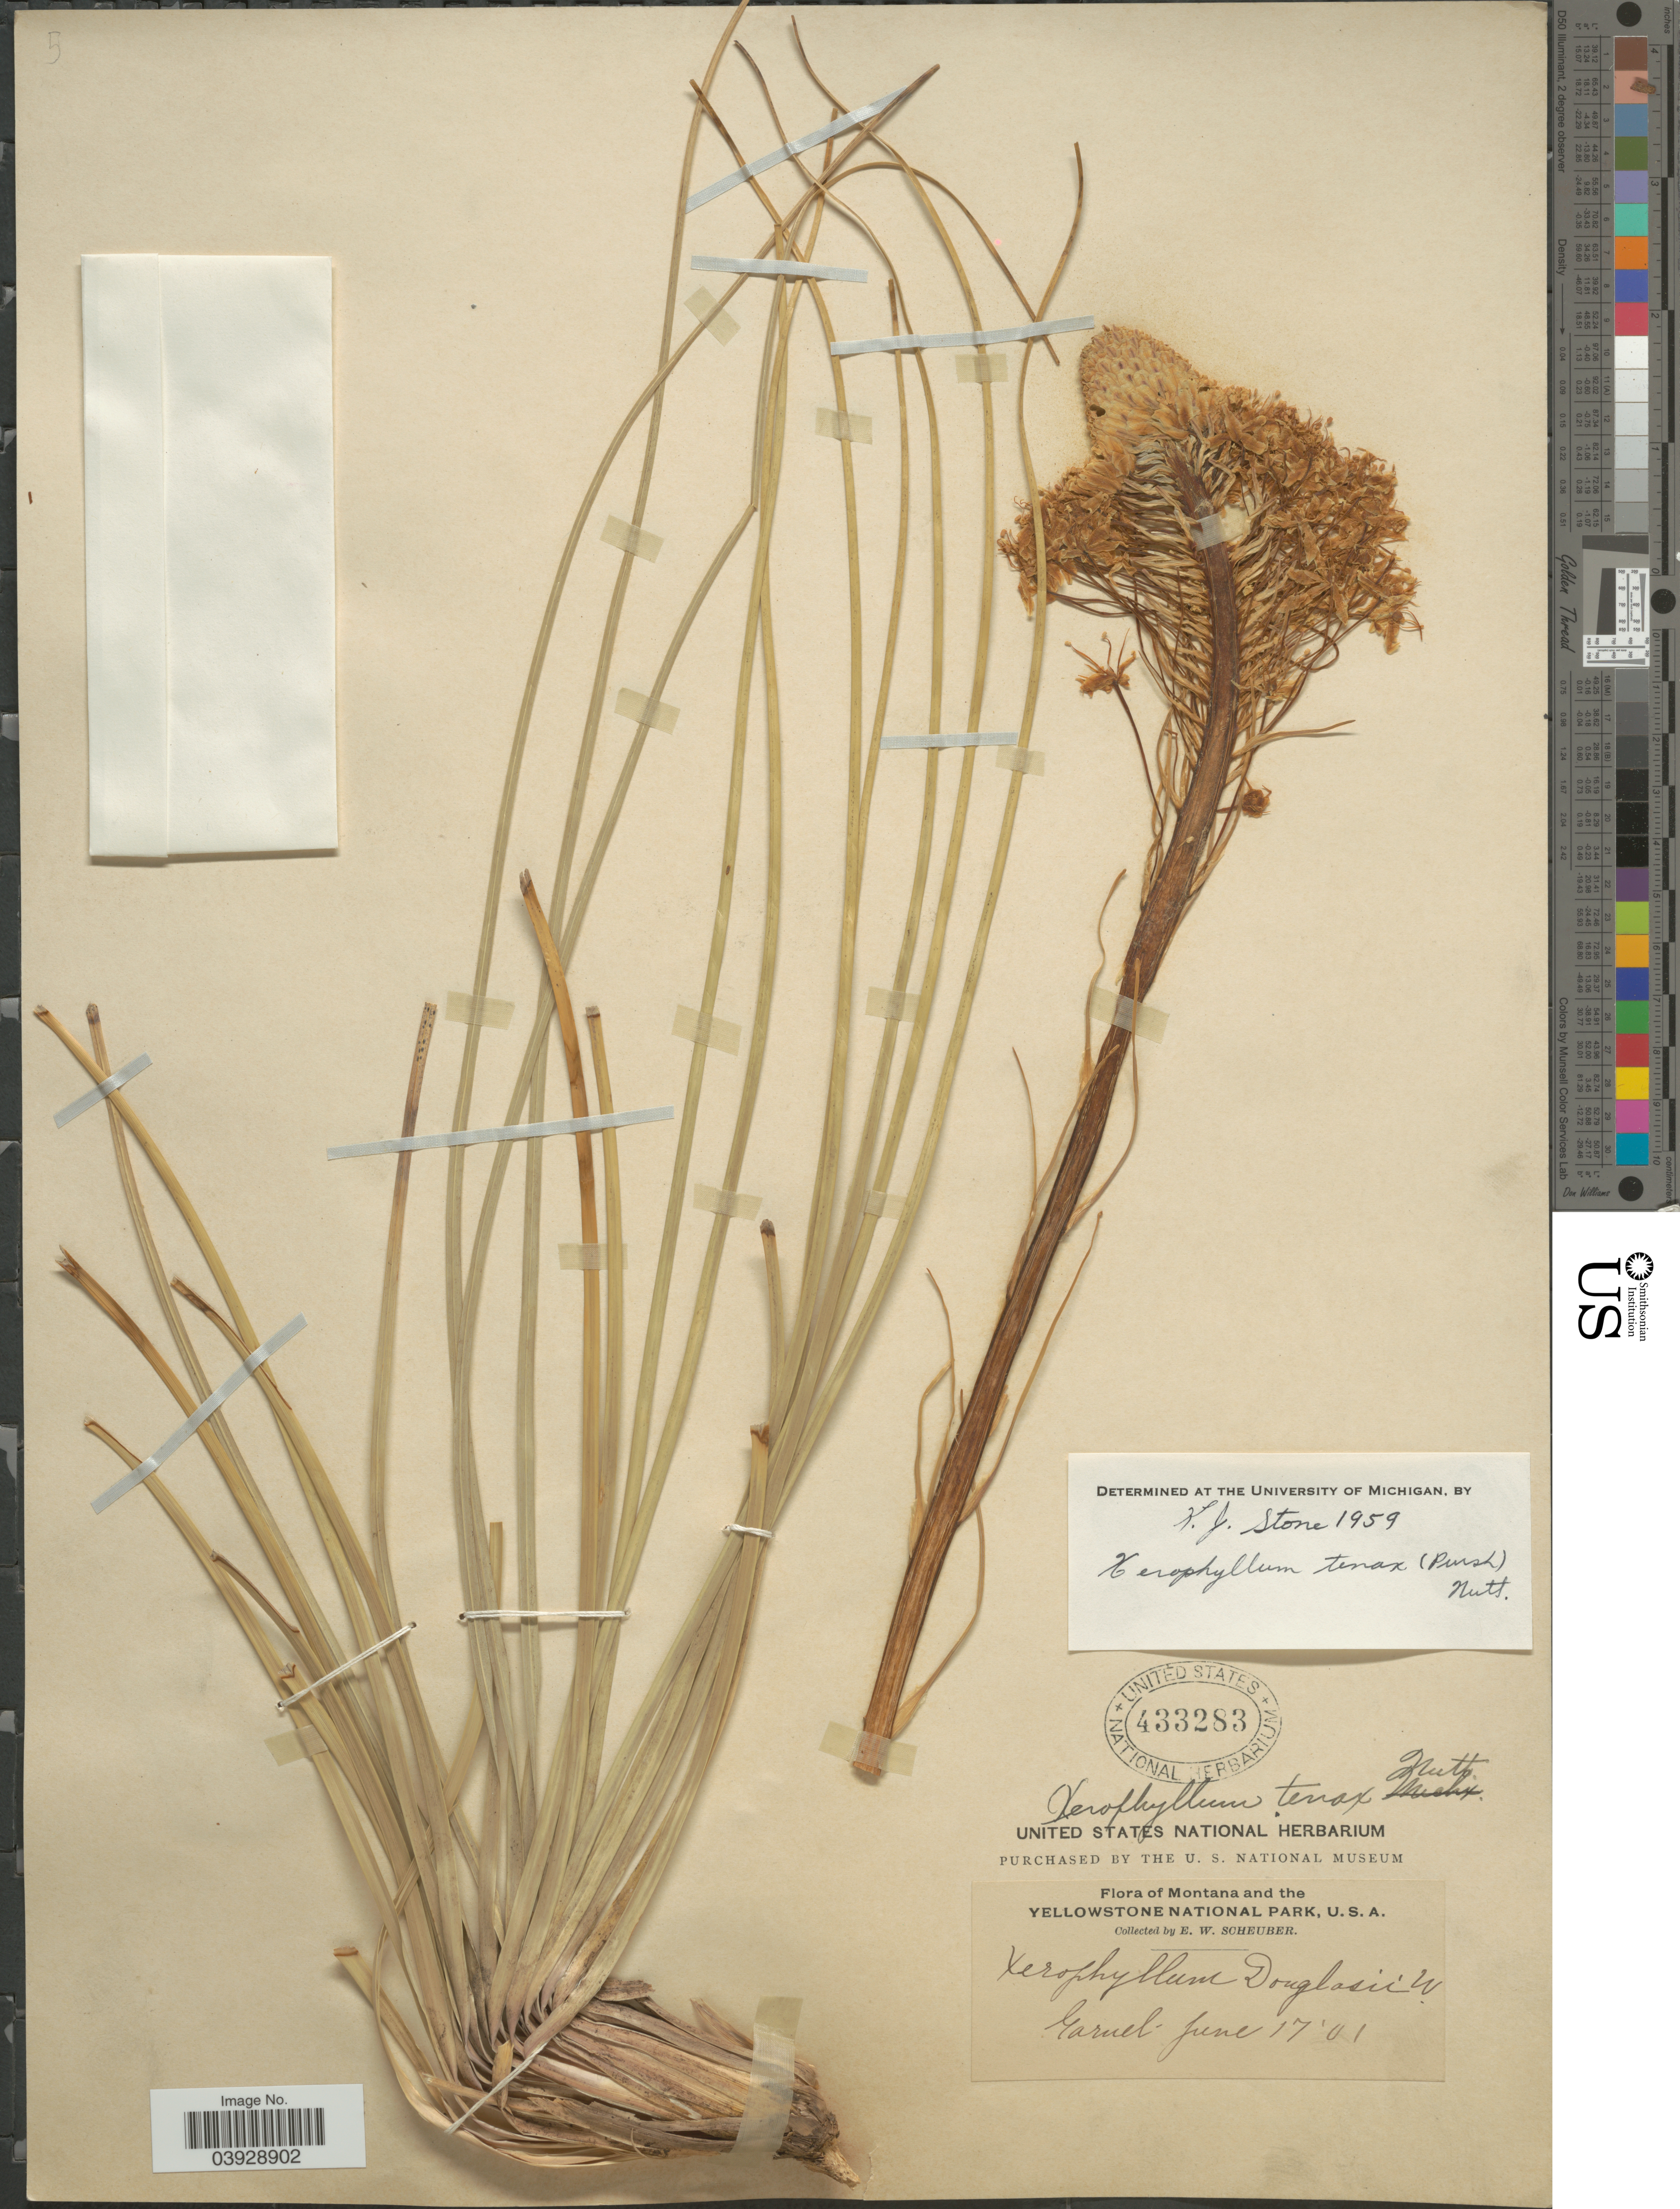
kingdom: Plantae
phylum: Tracheophyta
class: Liliopsida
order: Liliales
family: Melanthiaceae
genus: Xerophyllum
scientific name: Xerophyllum tenax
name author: (Pursh) Nutt.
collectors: E. Scheuber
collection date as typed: Transcribed d/m/y: 17/6/1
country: United States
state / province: Montana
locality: The Yellowstone National Park. Garnet.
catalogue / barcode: US 433283